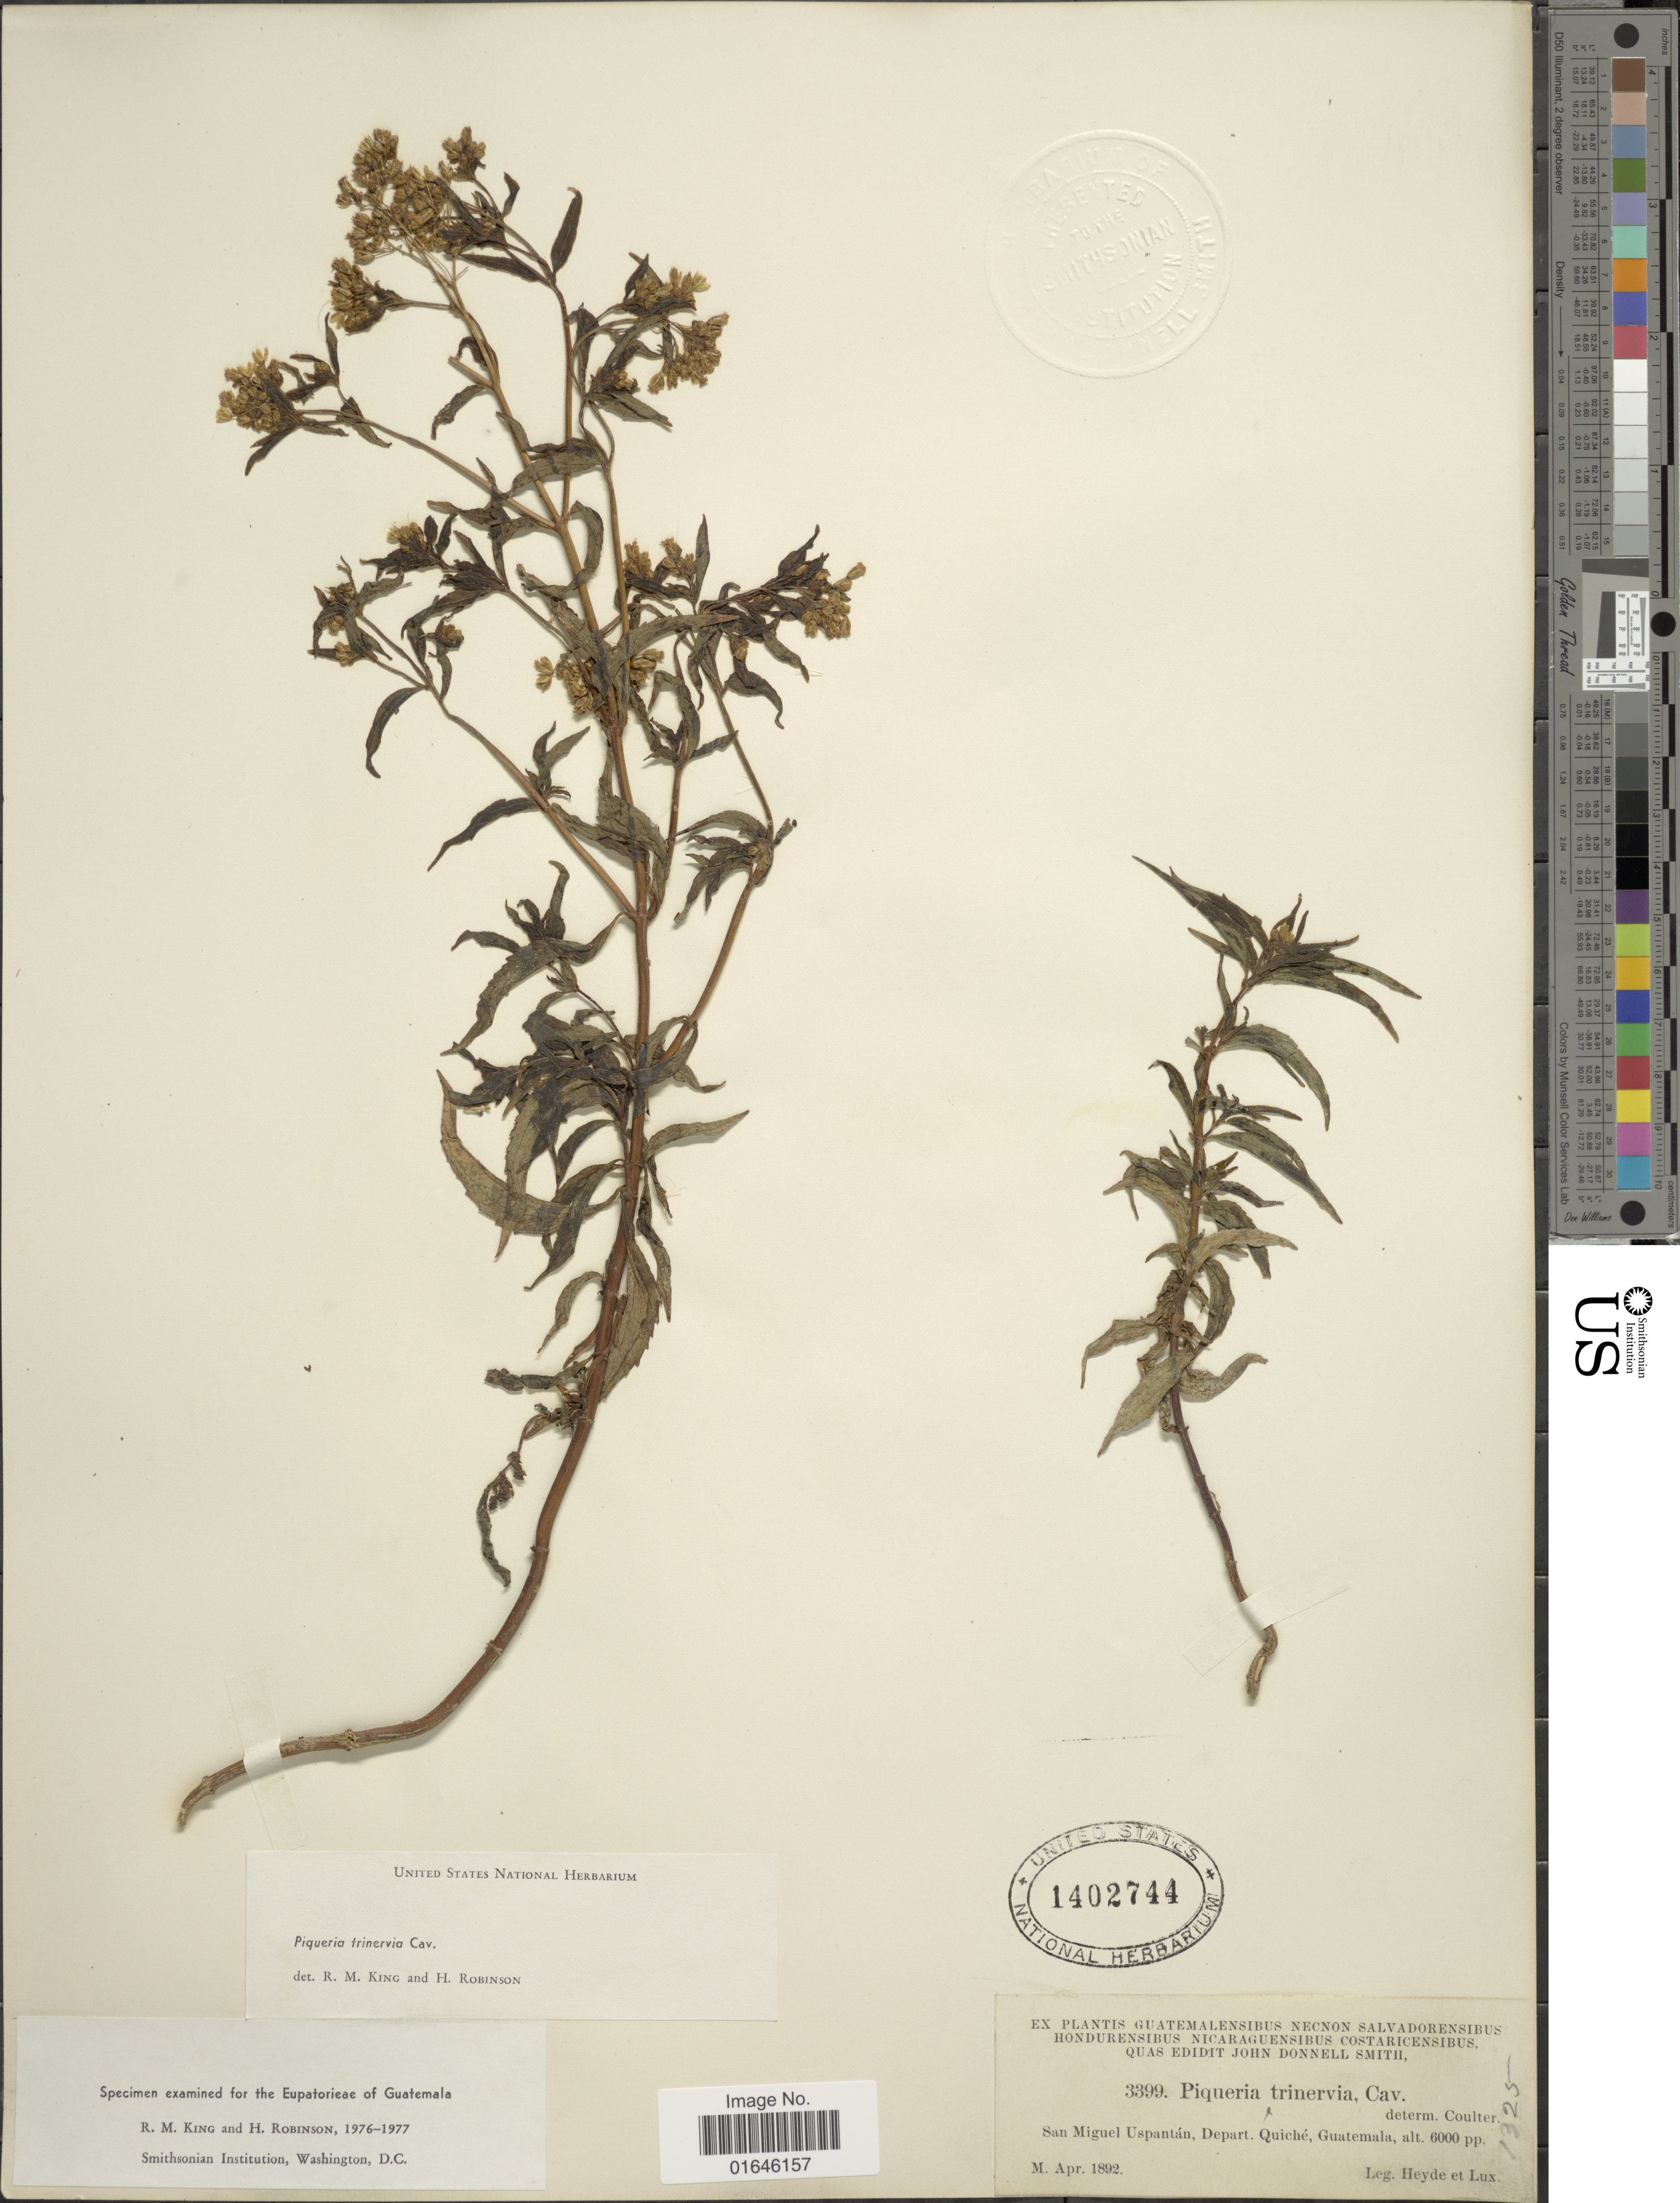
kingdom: Plantae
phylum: Tracheophyta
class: Magnoliopsida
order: Asterales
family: Asteraceae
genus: Piqueria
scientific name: Piqueria trinervia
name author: Cav.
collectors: Heyde & Lux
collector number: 3399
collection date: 1892-04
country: Guatemala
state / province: El Quiché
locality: San Miguel Uspantan, Depart. Quiche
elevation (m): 1829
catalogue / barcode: US 1402744